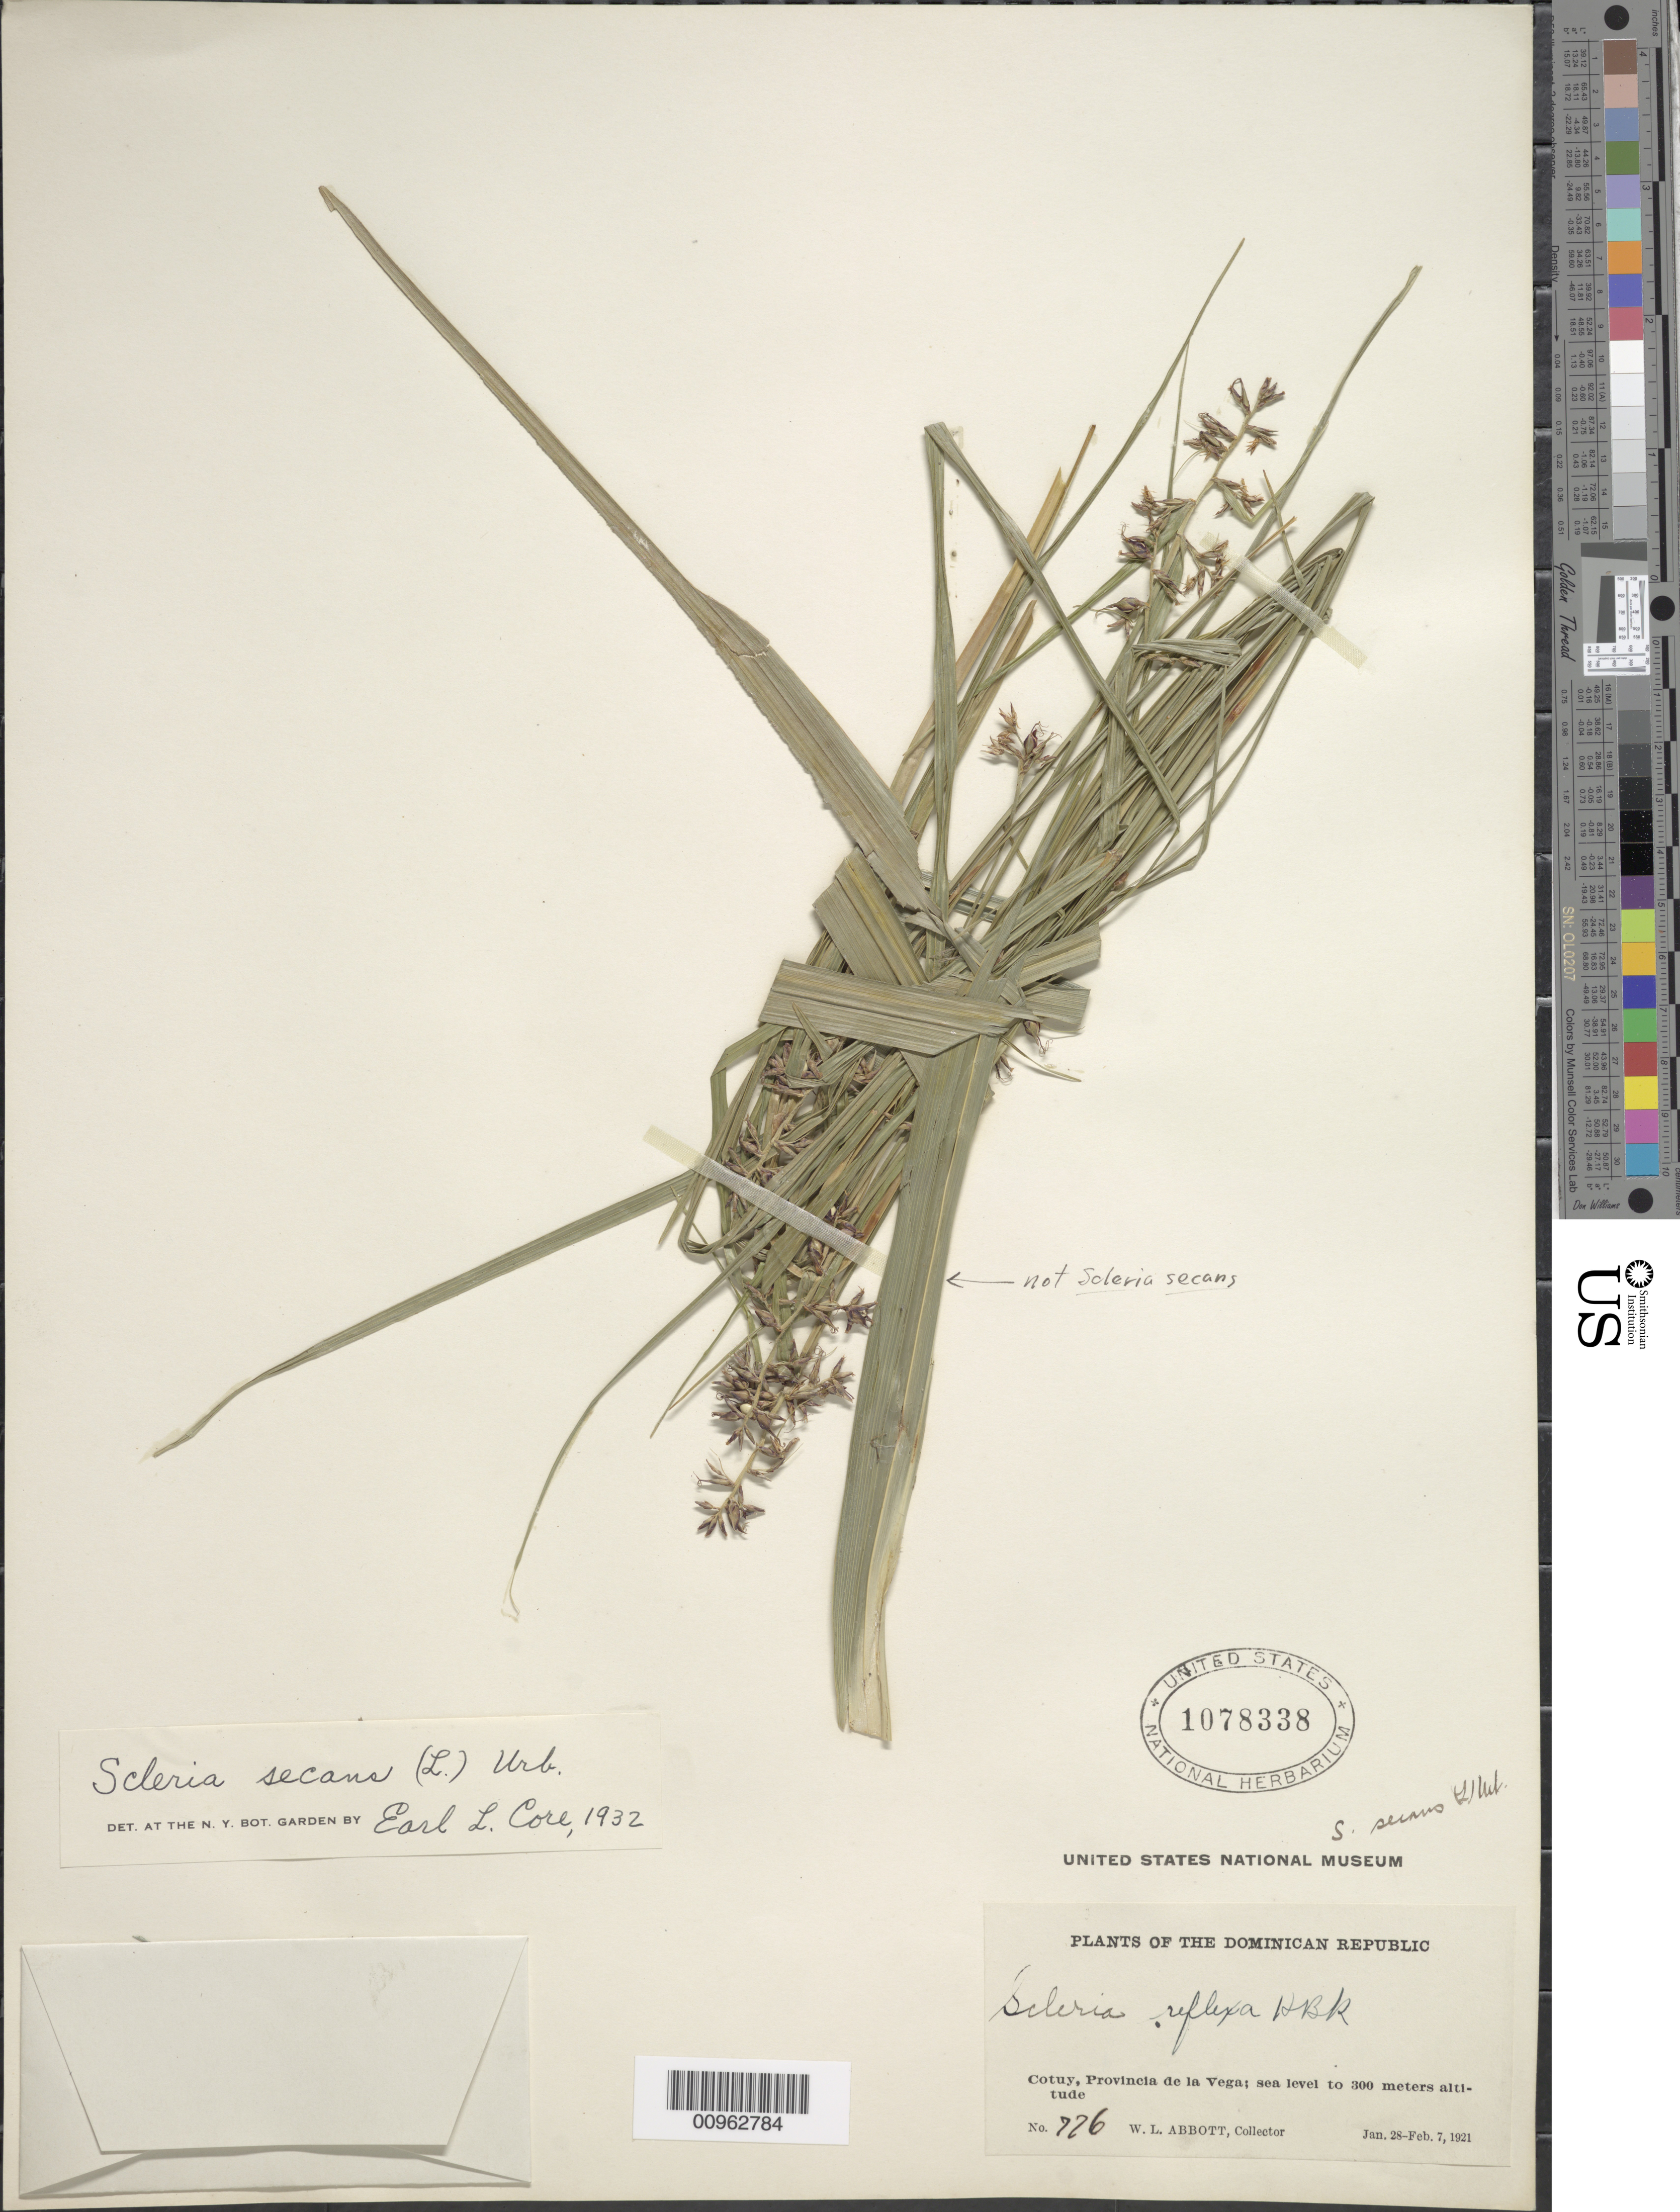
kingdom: Plantae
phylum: Tracheophyta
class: Liliopsida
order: Poales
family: Cyperaceae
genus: Scleria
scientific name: Scleria secans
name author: (L.) Urb.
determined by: Core, E. L.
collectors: W. L. Abbott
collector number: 776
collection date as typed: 28 Jan 1921 to 07 Feb 1921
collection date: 1921-01-28/1921-02-07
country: Dominican Republic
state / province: La Vega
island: Hispaniola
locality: Cotuy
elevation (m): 0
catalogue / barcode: US 1078338